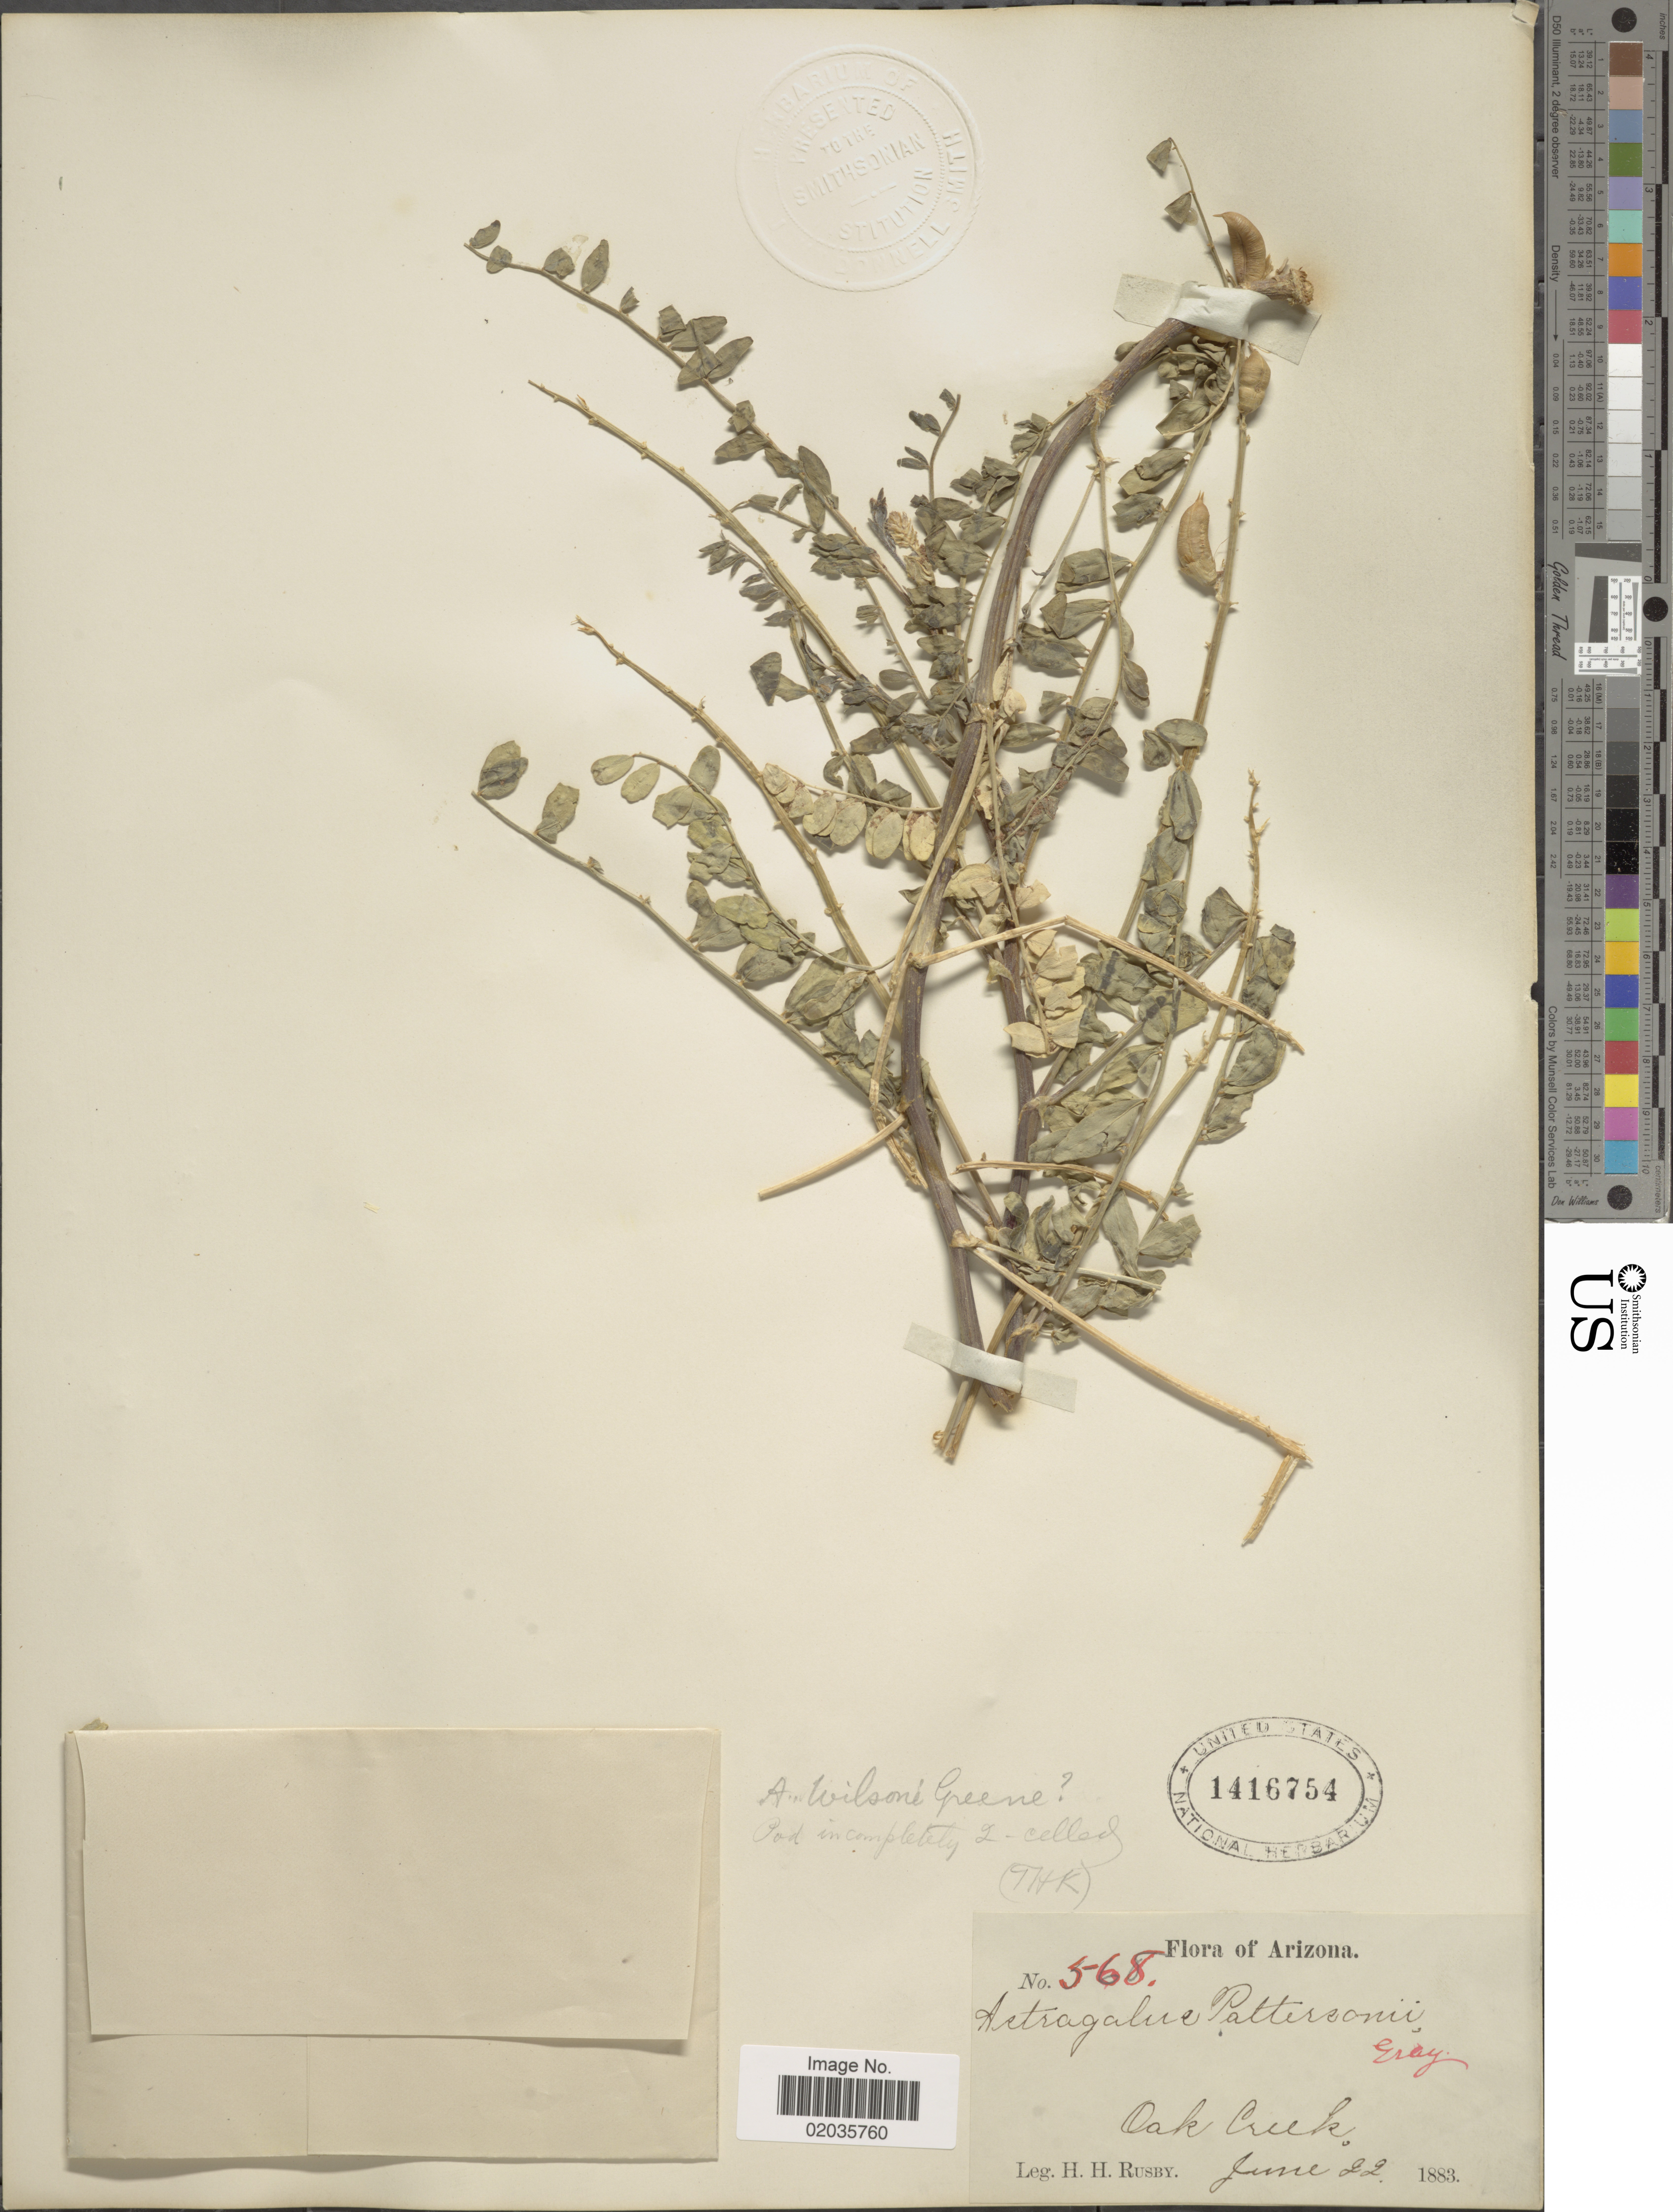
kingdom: Plantae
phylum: Tracheophyta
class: Magnoliopsida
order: Fabales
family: Fabaceae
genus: Astragalus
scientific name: Astragalus wilsonii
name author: Greene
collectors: H. H. Rusby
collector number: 568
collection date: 1883-06-22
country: United States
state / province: Arizona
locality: Oak Creek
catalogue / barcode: US 1416754